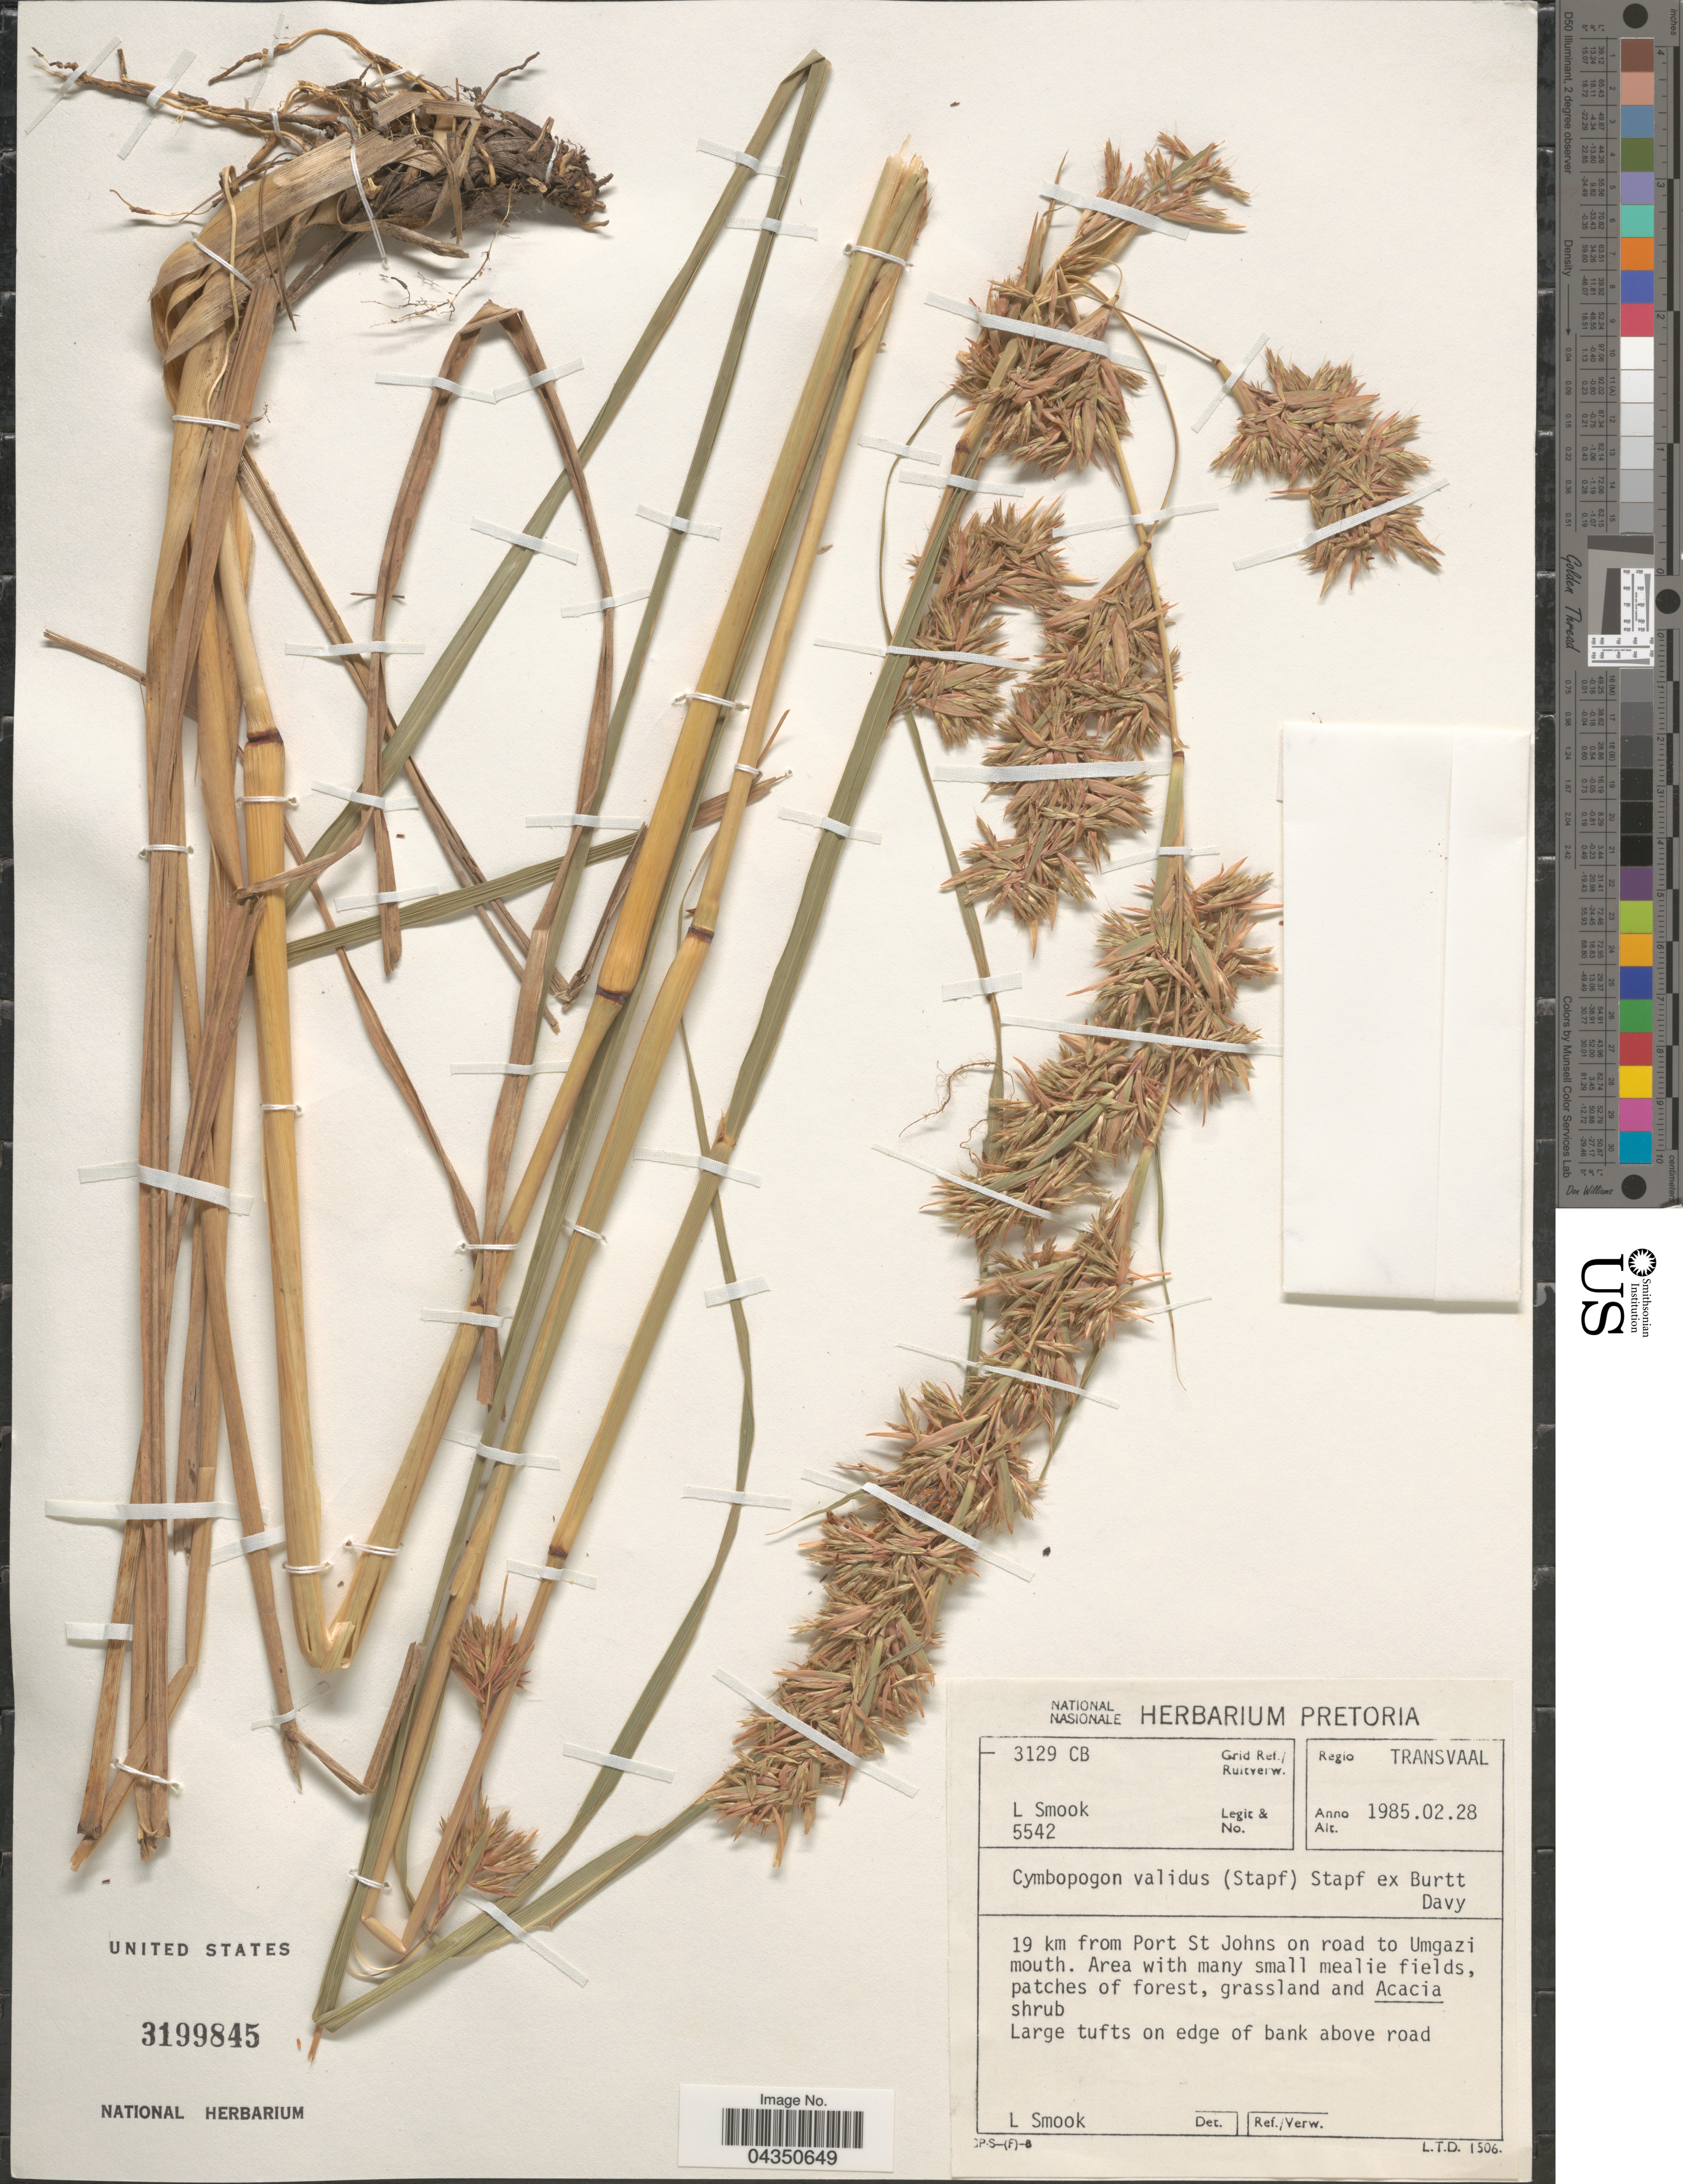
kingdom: Plantae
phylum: Tracheophyta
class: Liliopsida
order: Poales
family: Poaceae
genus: Cymbopogon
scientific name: Cymbopogon nardus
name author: (L.) Rendle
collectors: L. Smook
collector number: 5542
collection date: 1985-02-28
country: South Africa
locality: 3129 CB Grid Ref./Ruitverw. Regio Transvaal. 19 km from Port St Johns on road to Umgazi mouth.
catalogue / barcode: US 3199845